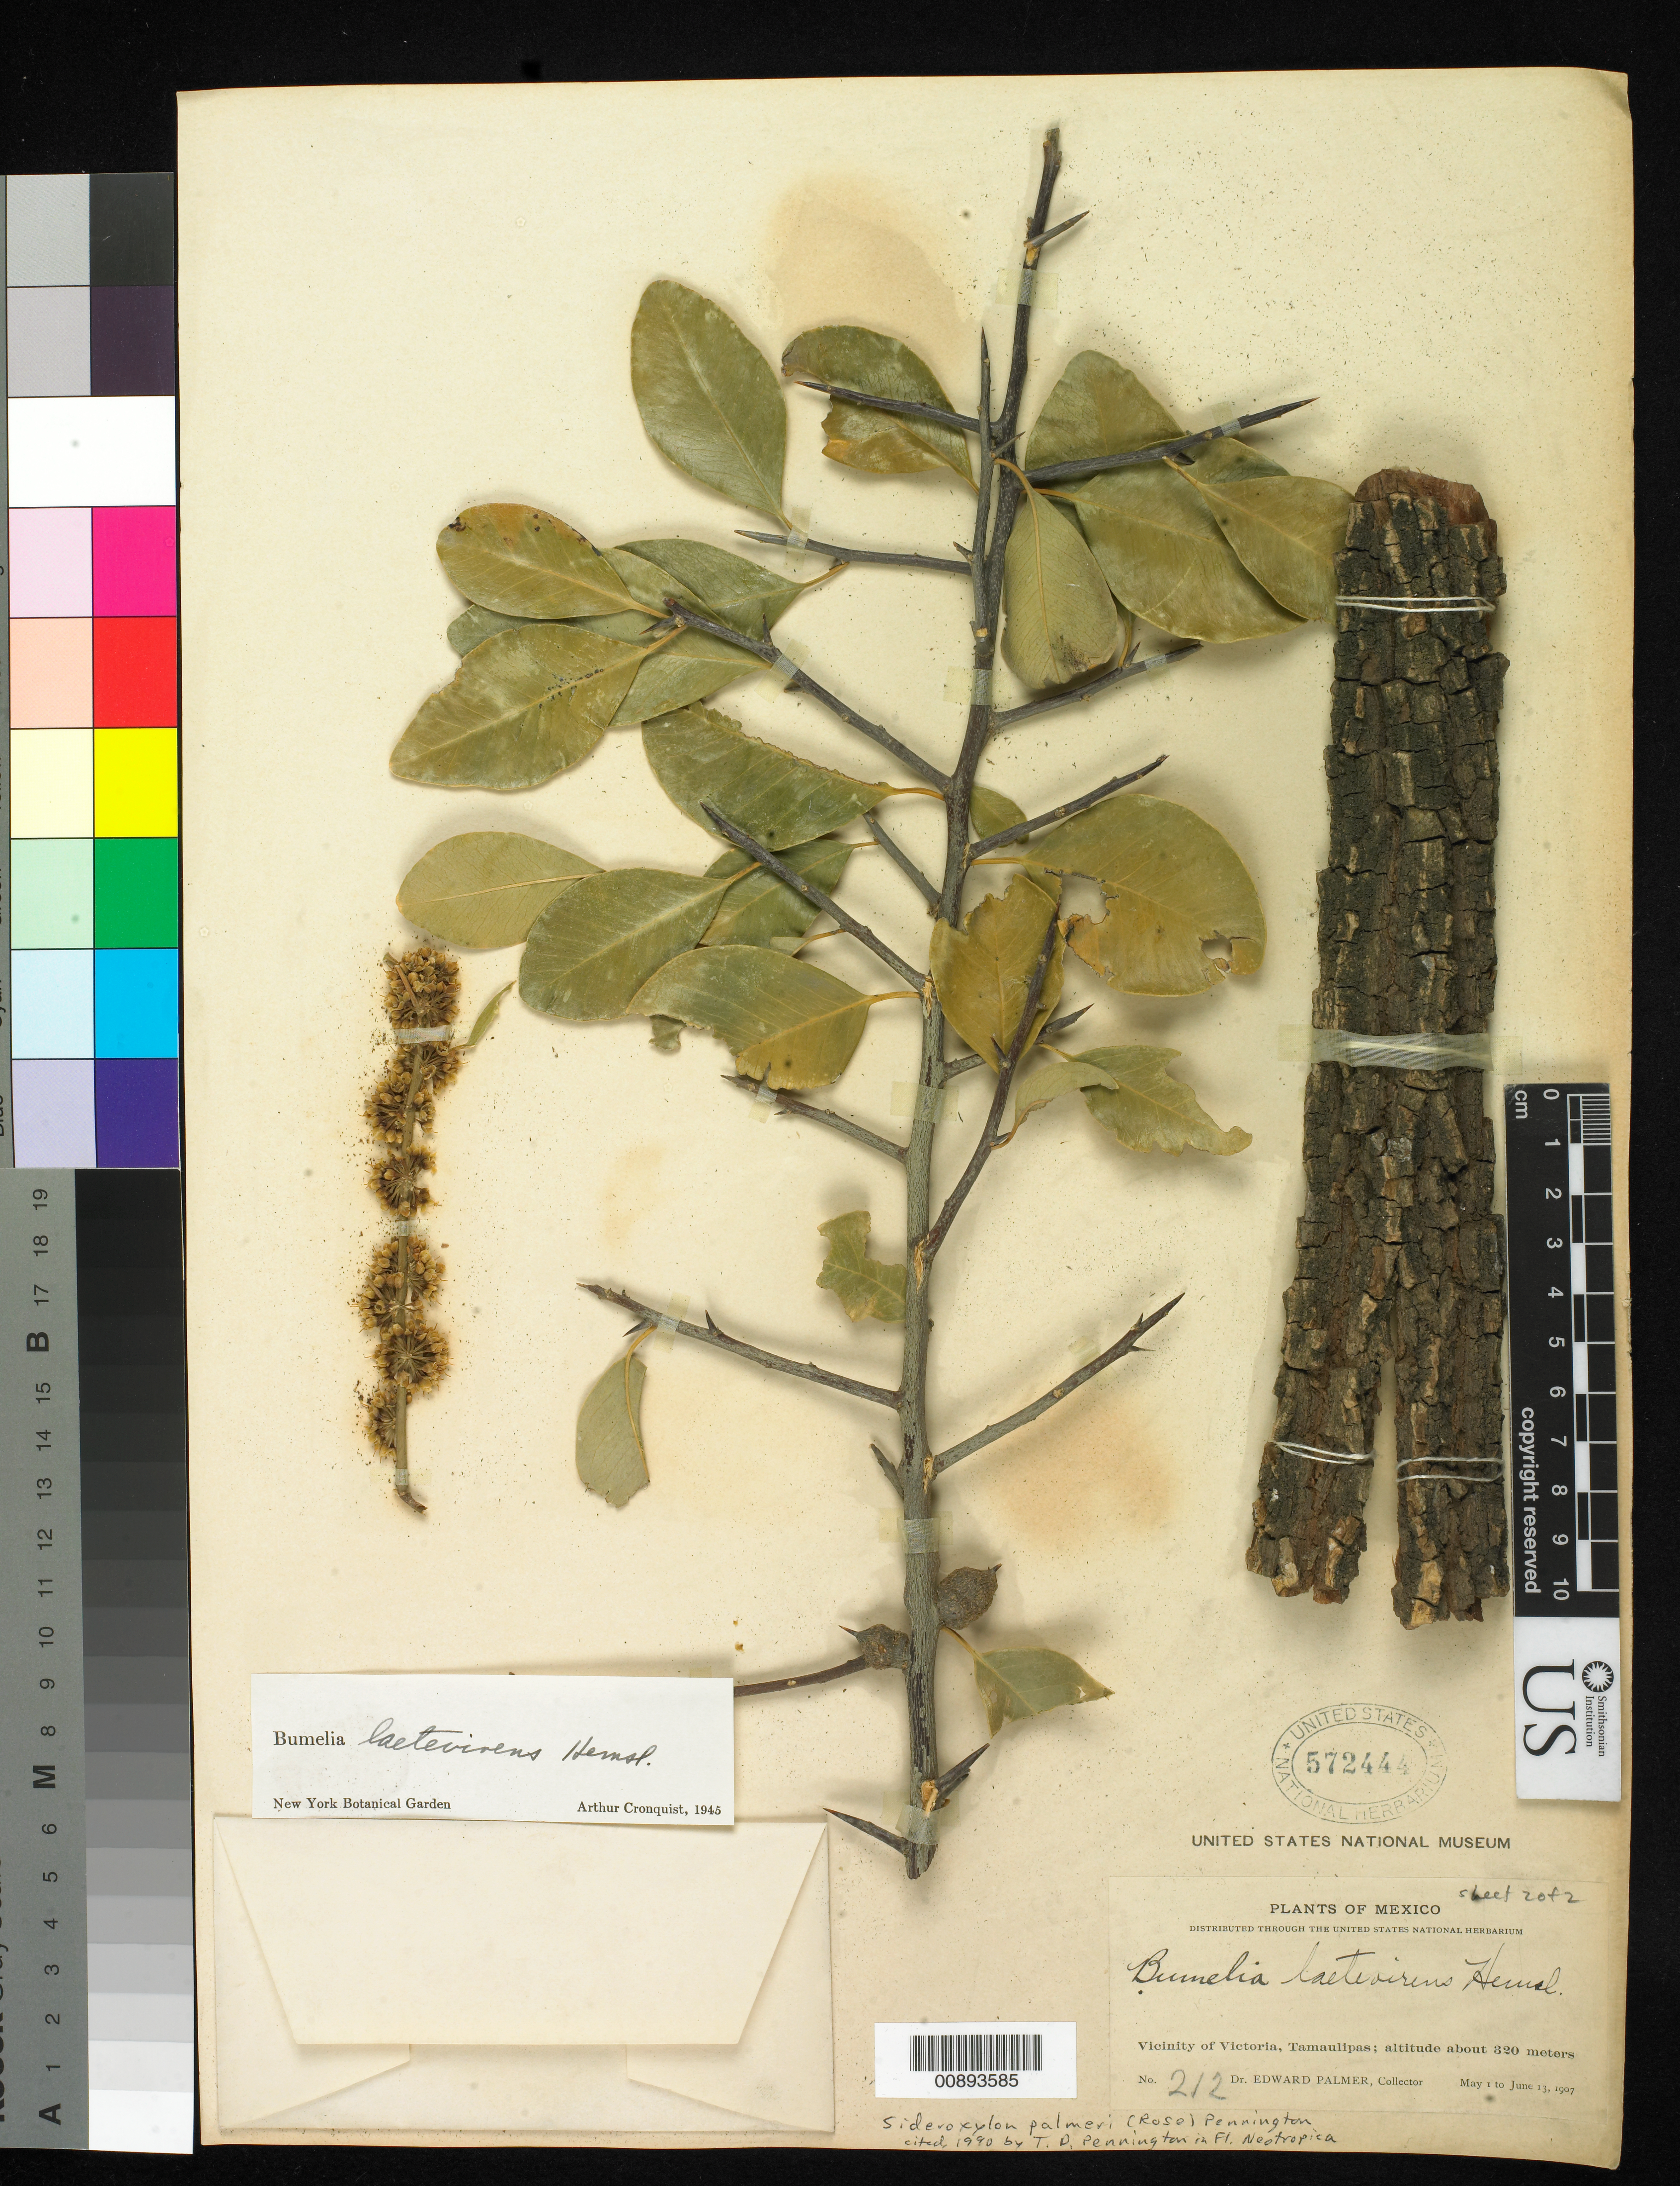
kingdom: Plantae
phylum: Tracheophyta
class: Magnoliopsida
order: Ericales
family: Sapotaceae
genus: Sideroxylon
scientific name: Sideroxylon palmeri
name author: (Rose) T.D. Penn.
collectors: E. Palmer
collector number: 212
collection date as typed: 01 May 1907 to 13 Jun 1907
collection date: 1907-05-01/1907-06-13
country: Mexico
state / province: Tamaulipas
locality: Vicinity of Victoria.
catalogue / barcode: US 572444